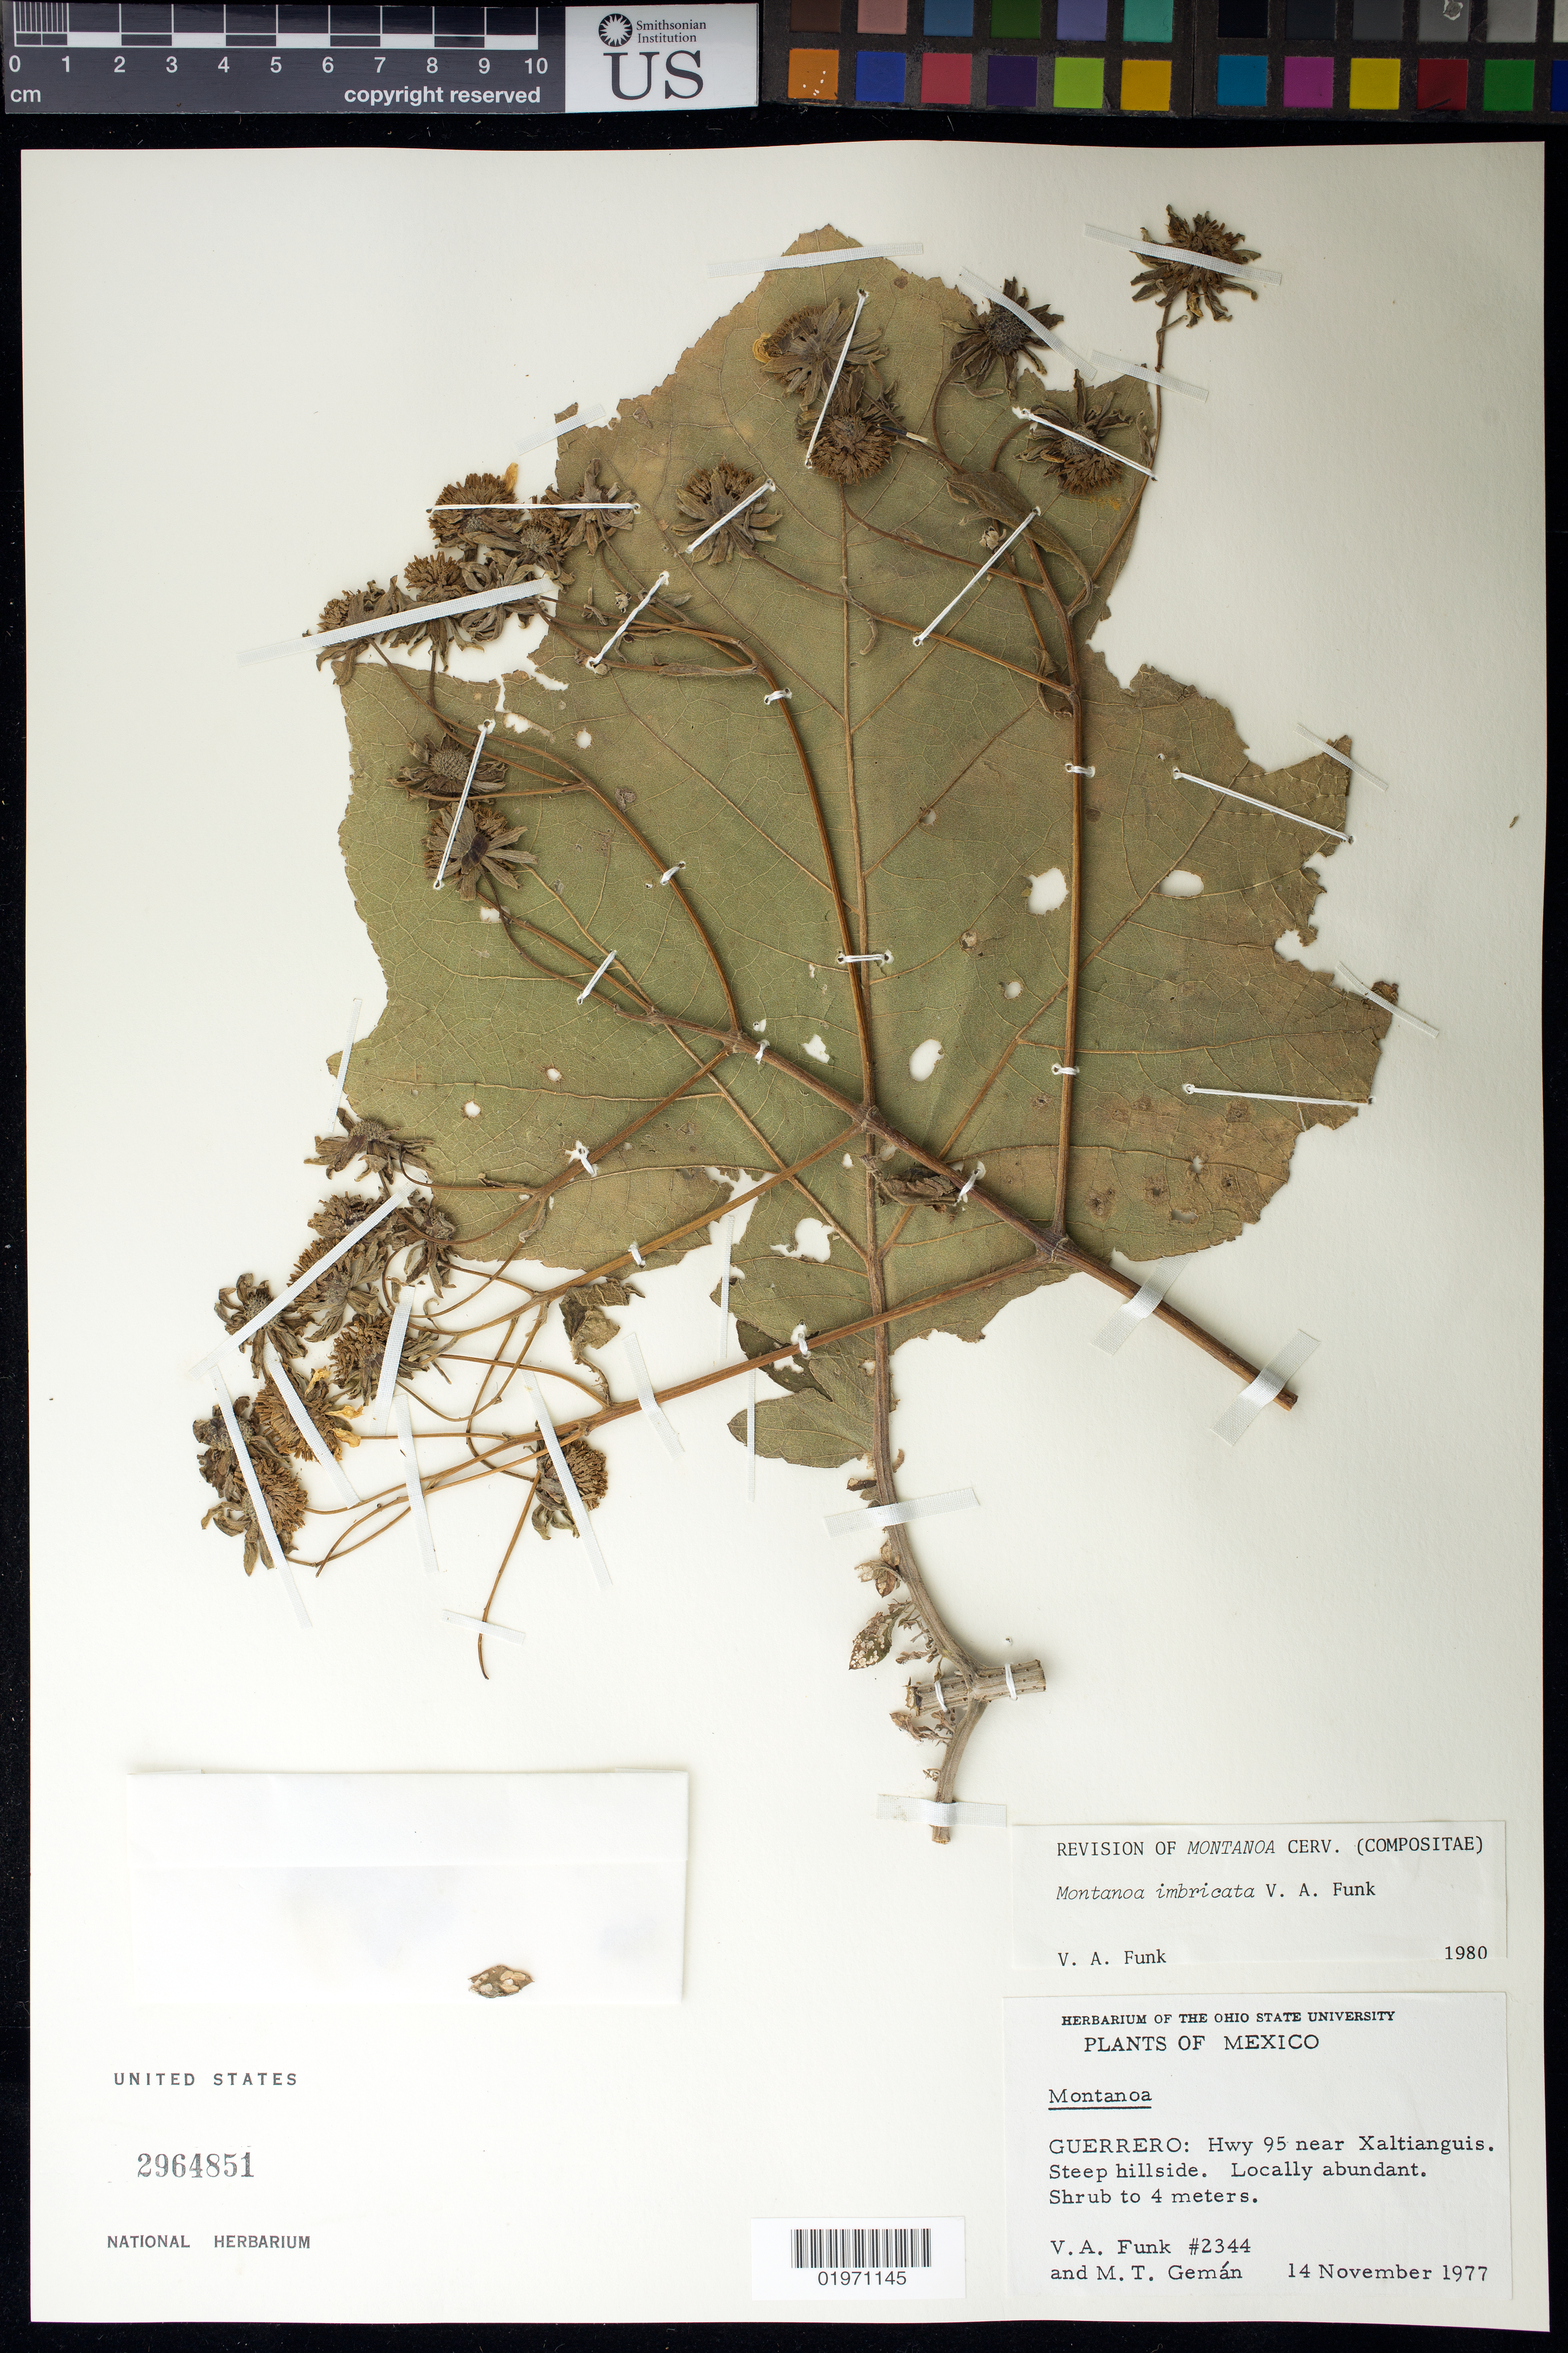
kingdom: Plantae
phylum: Tracheophyta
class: Magnoliopsida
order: Asterales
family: Asteraceae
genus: Montanoa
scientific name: Montanoa imbricata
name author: V.A. Funk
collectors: V. Funk & M. Gemán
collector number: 2344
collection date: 1977-11-14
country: Mexico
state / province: Guerrero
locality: Hwy 95 near Xaltianguis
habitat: Steep hillside.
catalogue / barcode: US 2964851